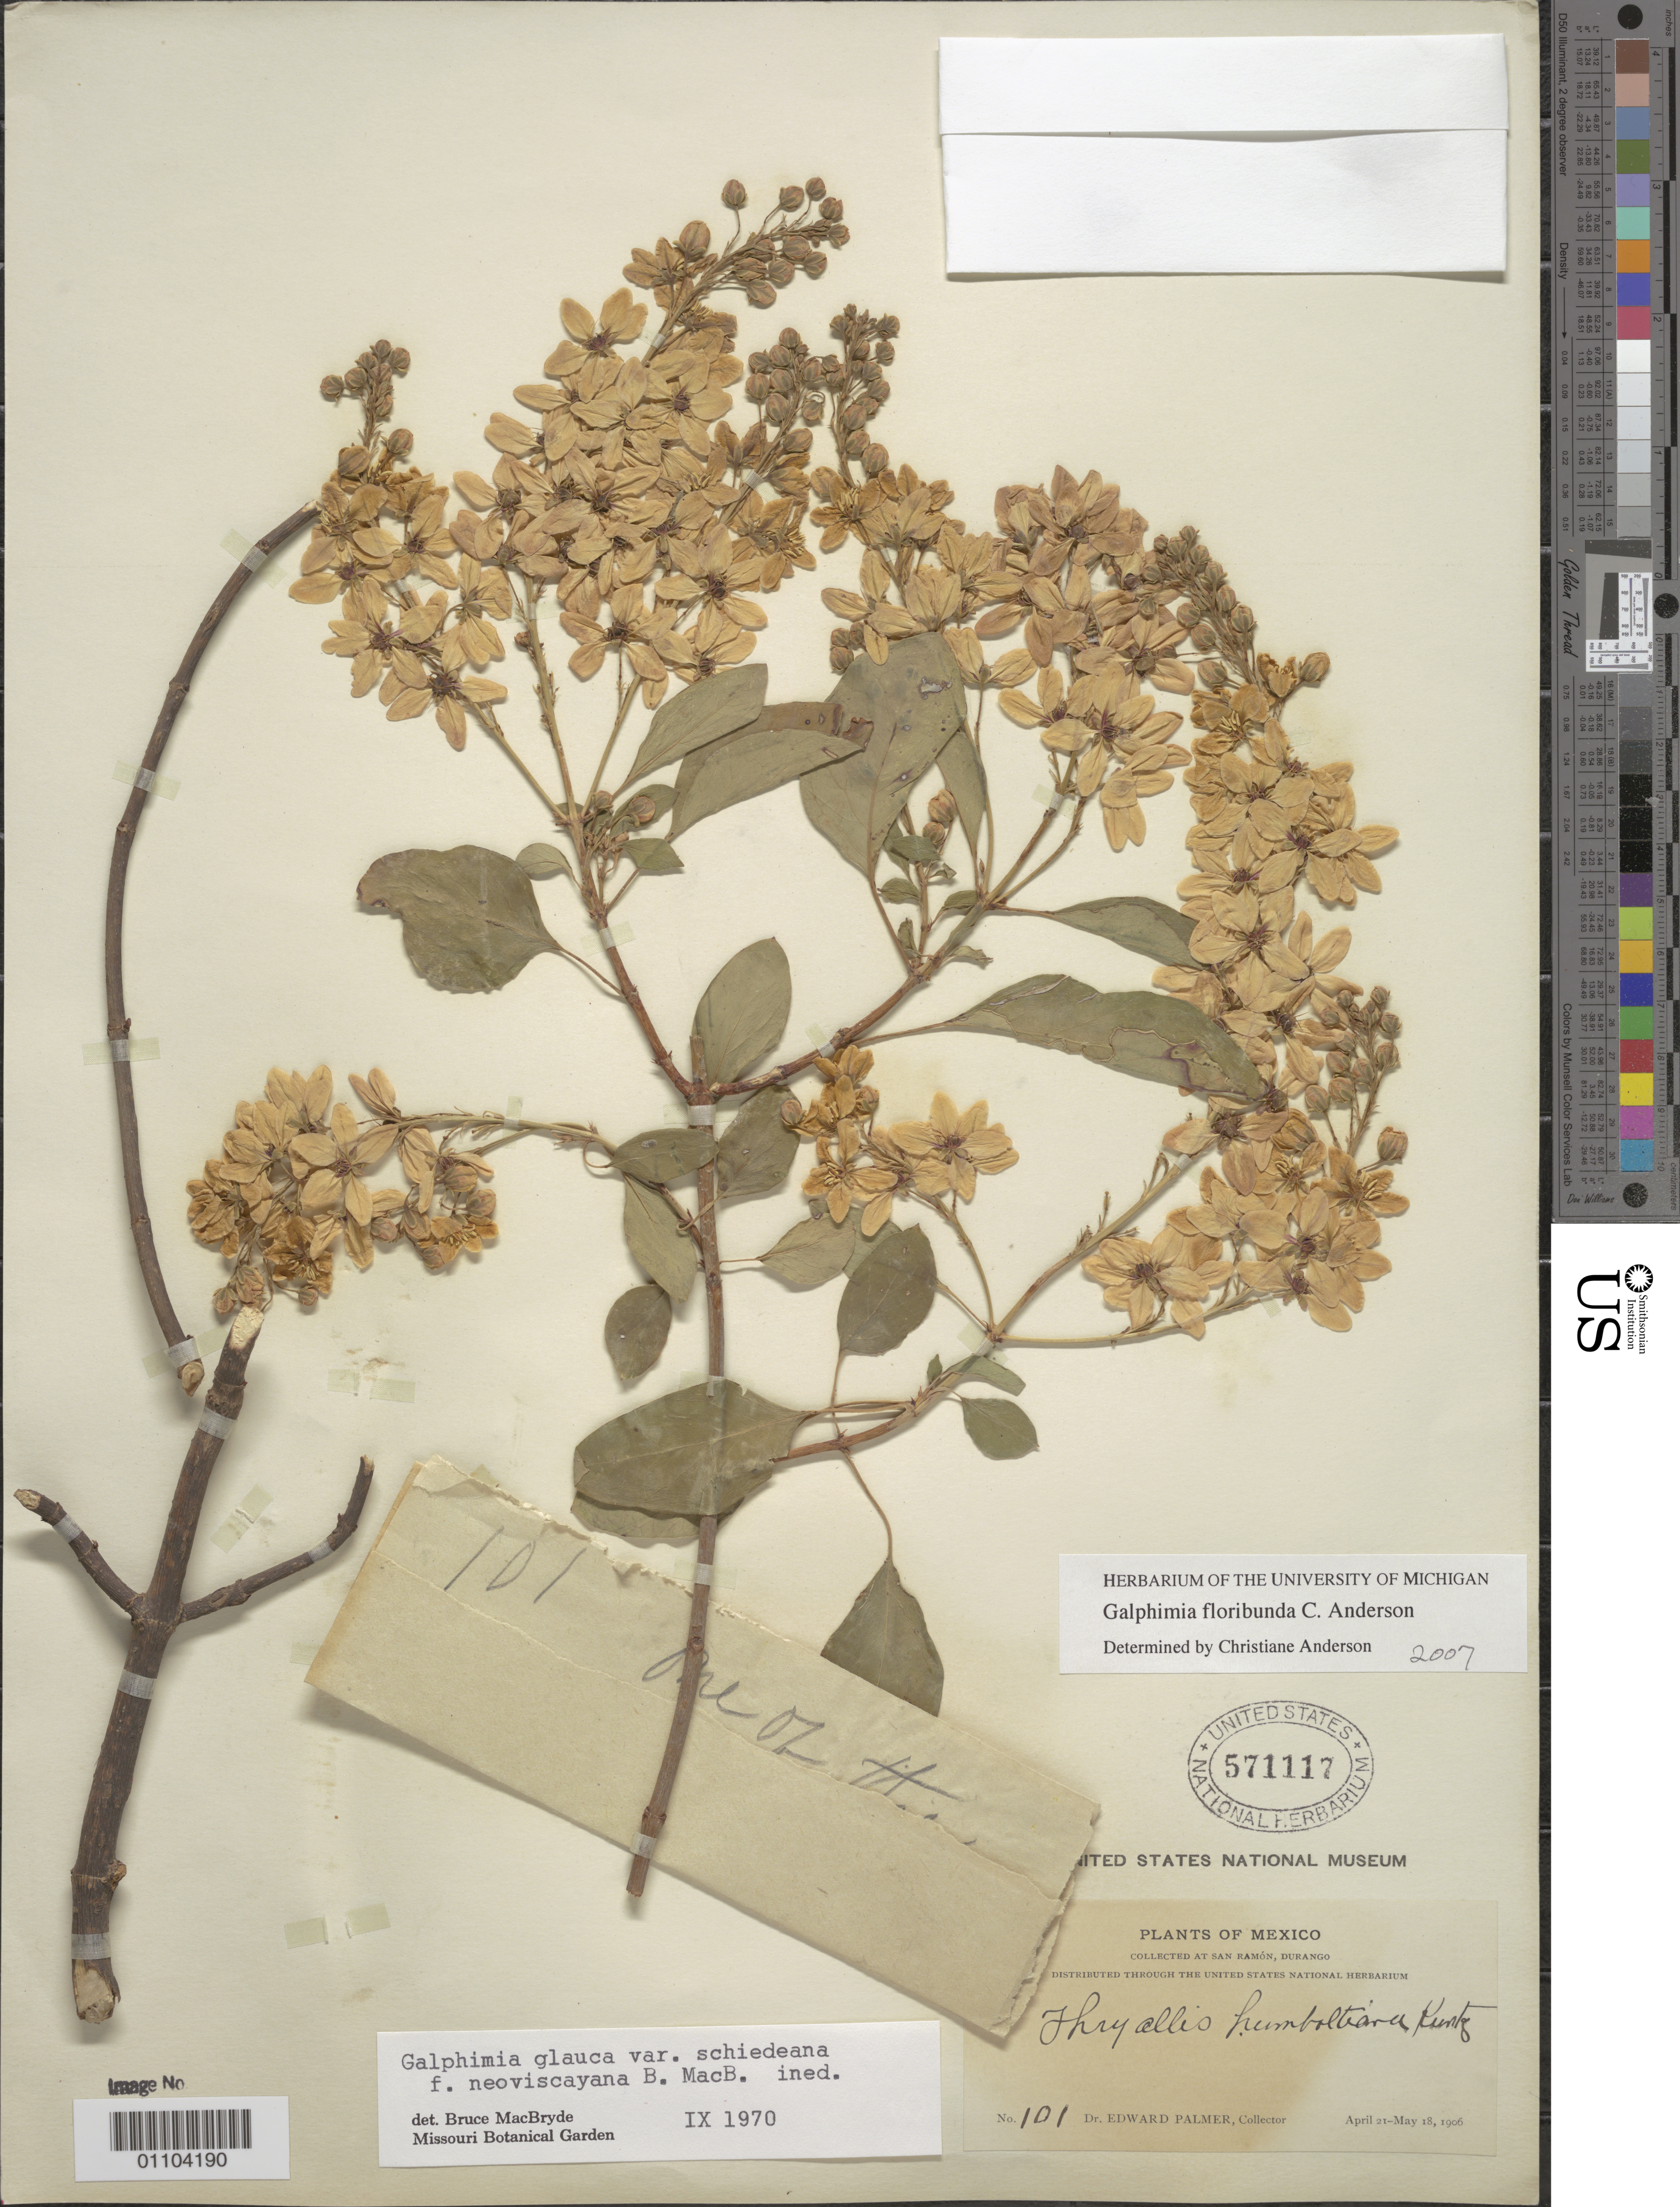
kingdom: Plantae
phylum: Tracheophyta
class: Magnoliopsida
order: Malpighiales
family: Malpighiaceae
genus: Galphimia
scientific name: Galphimia floribunda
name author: C. Anderson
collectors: E. Palmer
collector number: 101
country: Mexico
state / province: Durango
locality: San Ramon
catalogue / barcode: US 571117